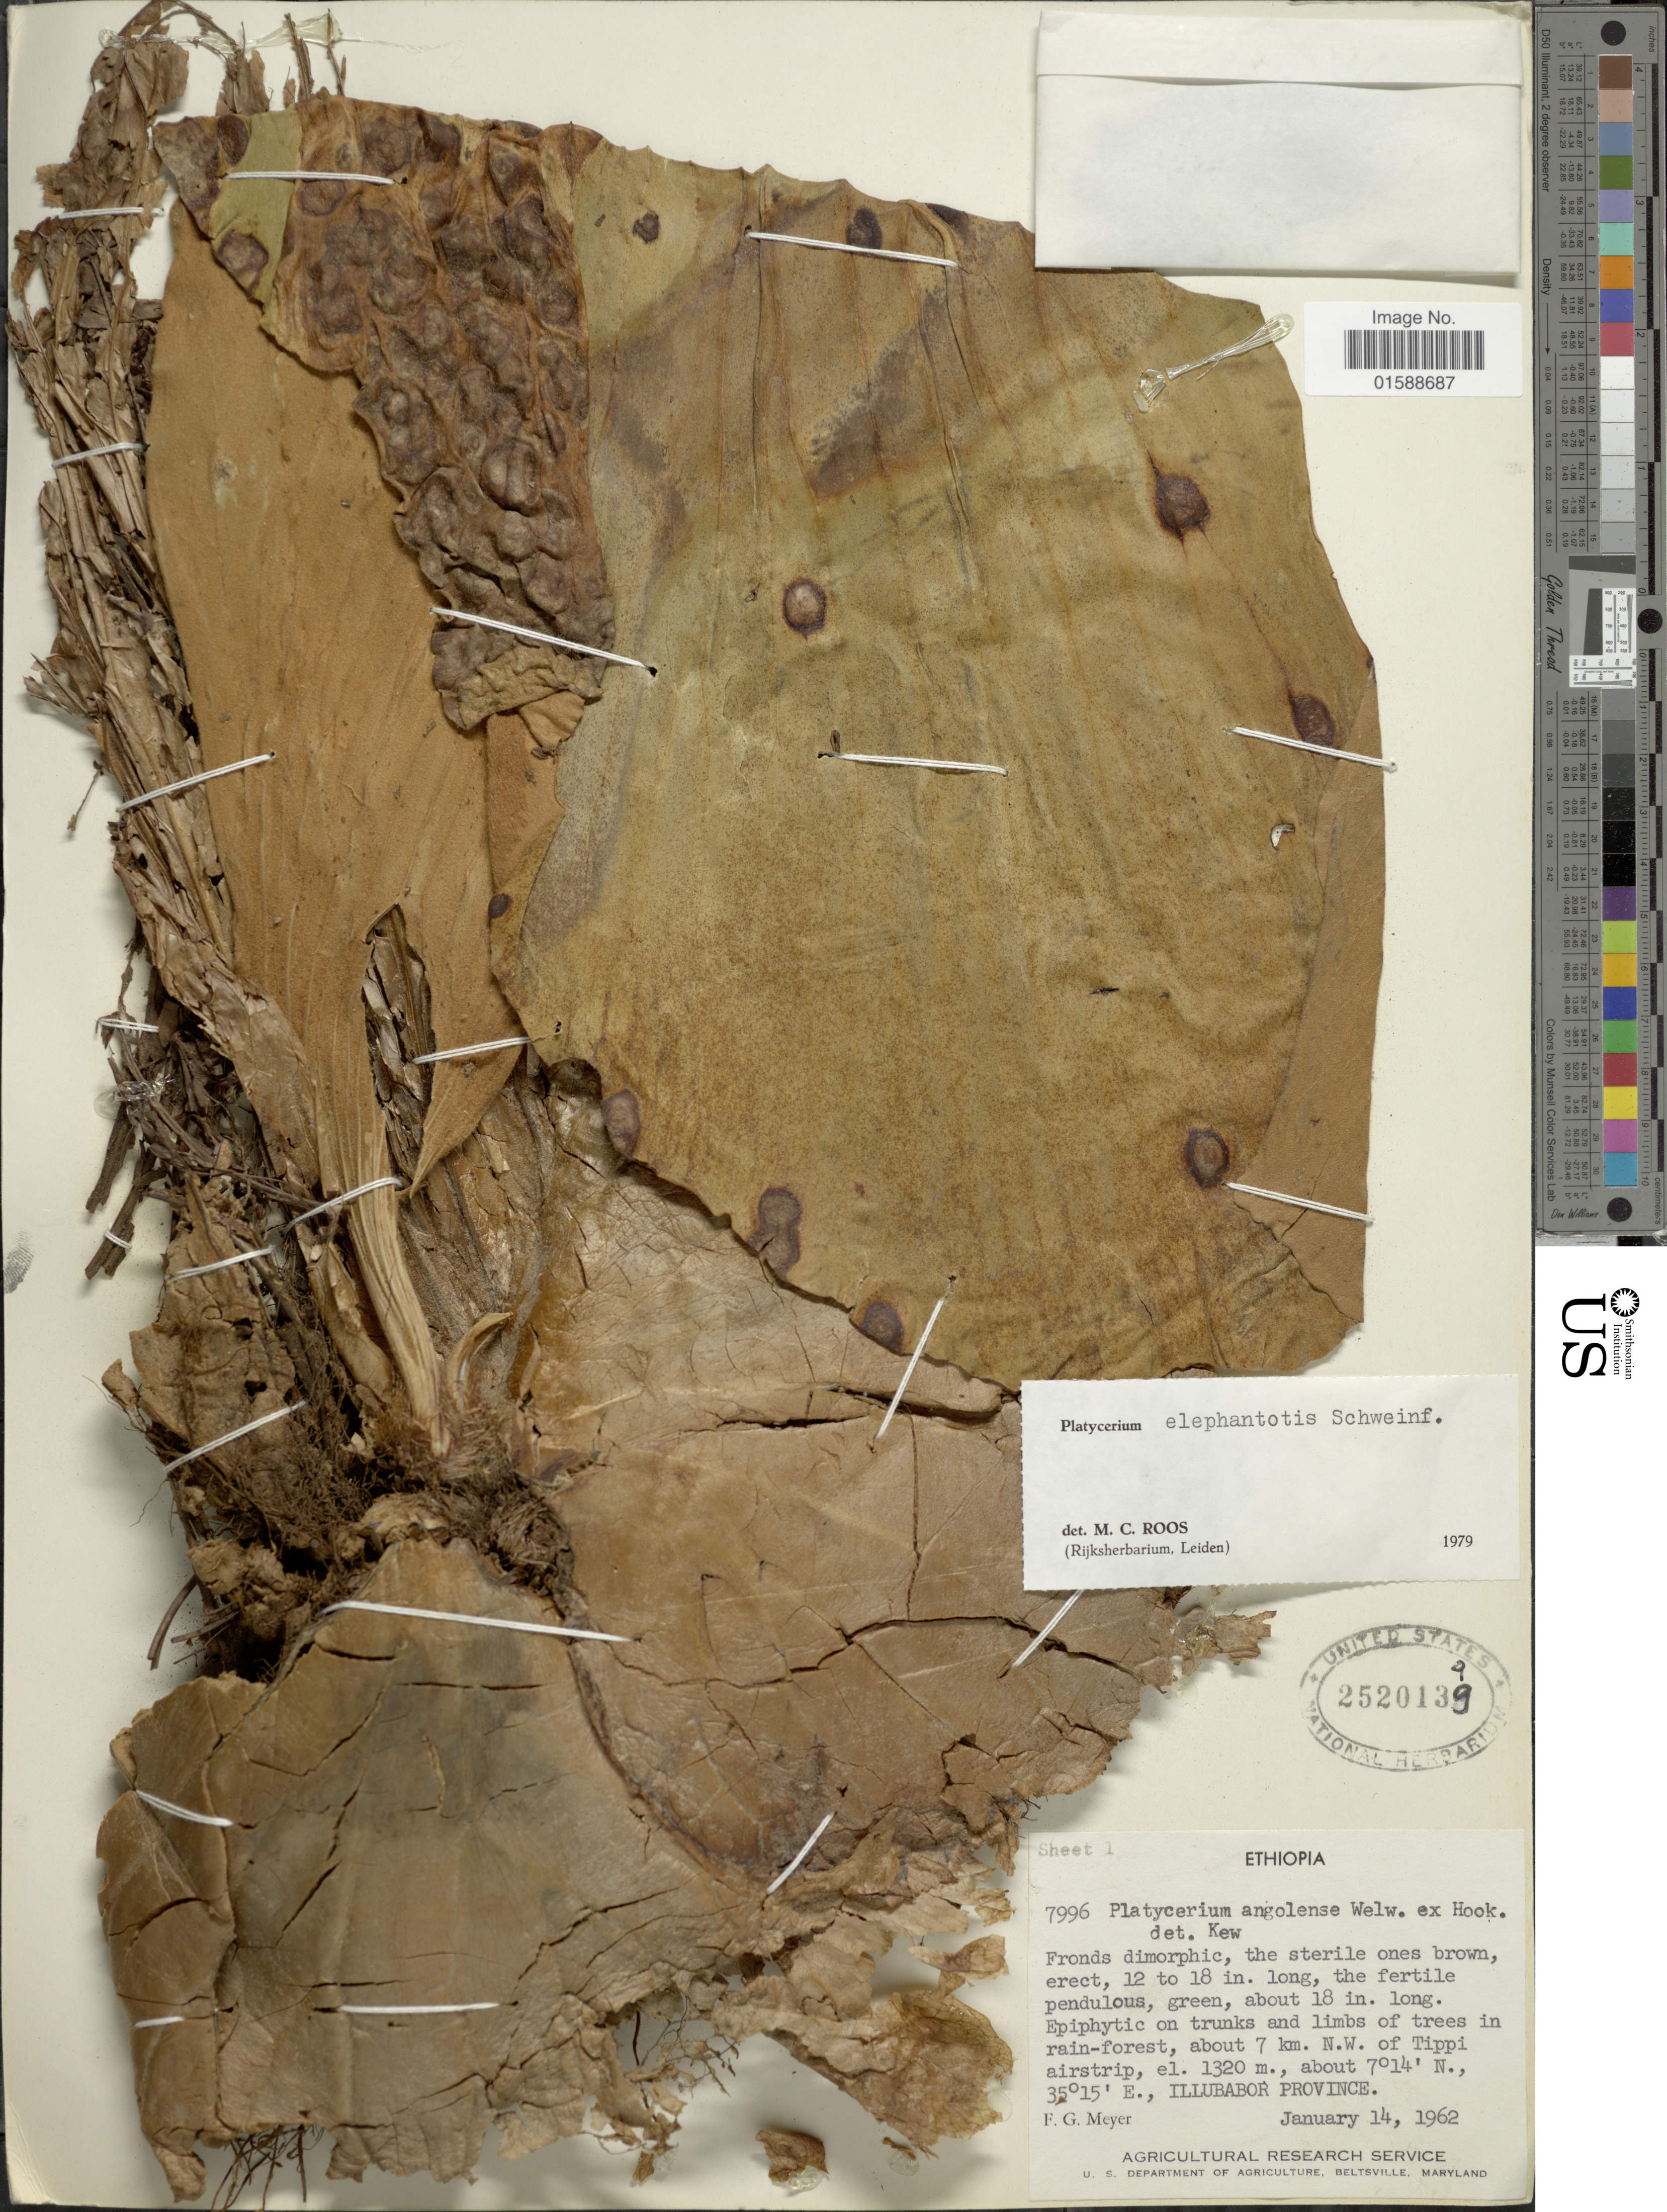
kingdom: Plantae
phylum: Tracheophyta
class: Polypodiopsida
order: Polypodiales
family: Polypodiaceae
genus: Platycerium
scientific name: Platycerium angolense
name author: Welw. ex Baker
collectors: F. G. Meyer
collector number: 7996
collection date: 1962-01-14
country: Ethiopia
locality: About 7 km. N.W. of Tippi airstrip, Illubabor Province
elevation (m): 1320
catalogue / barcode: US 2520139